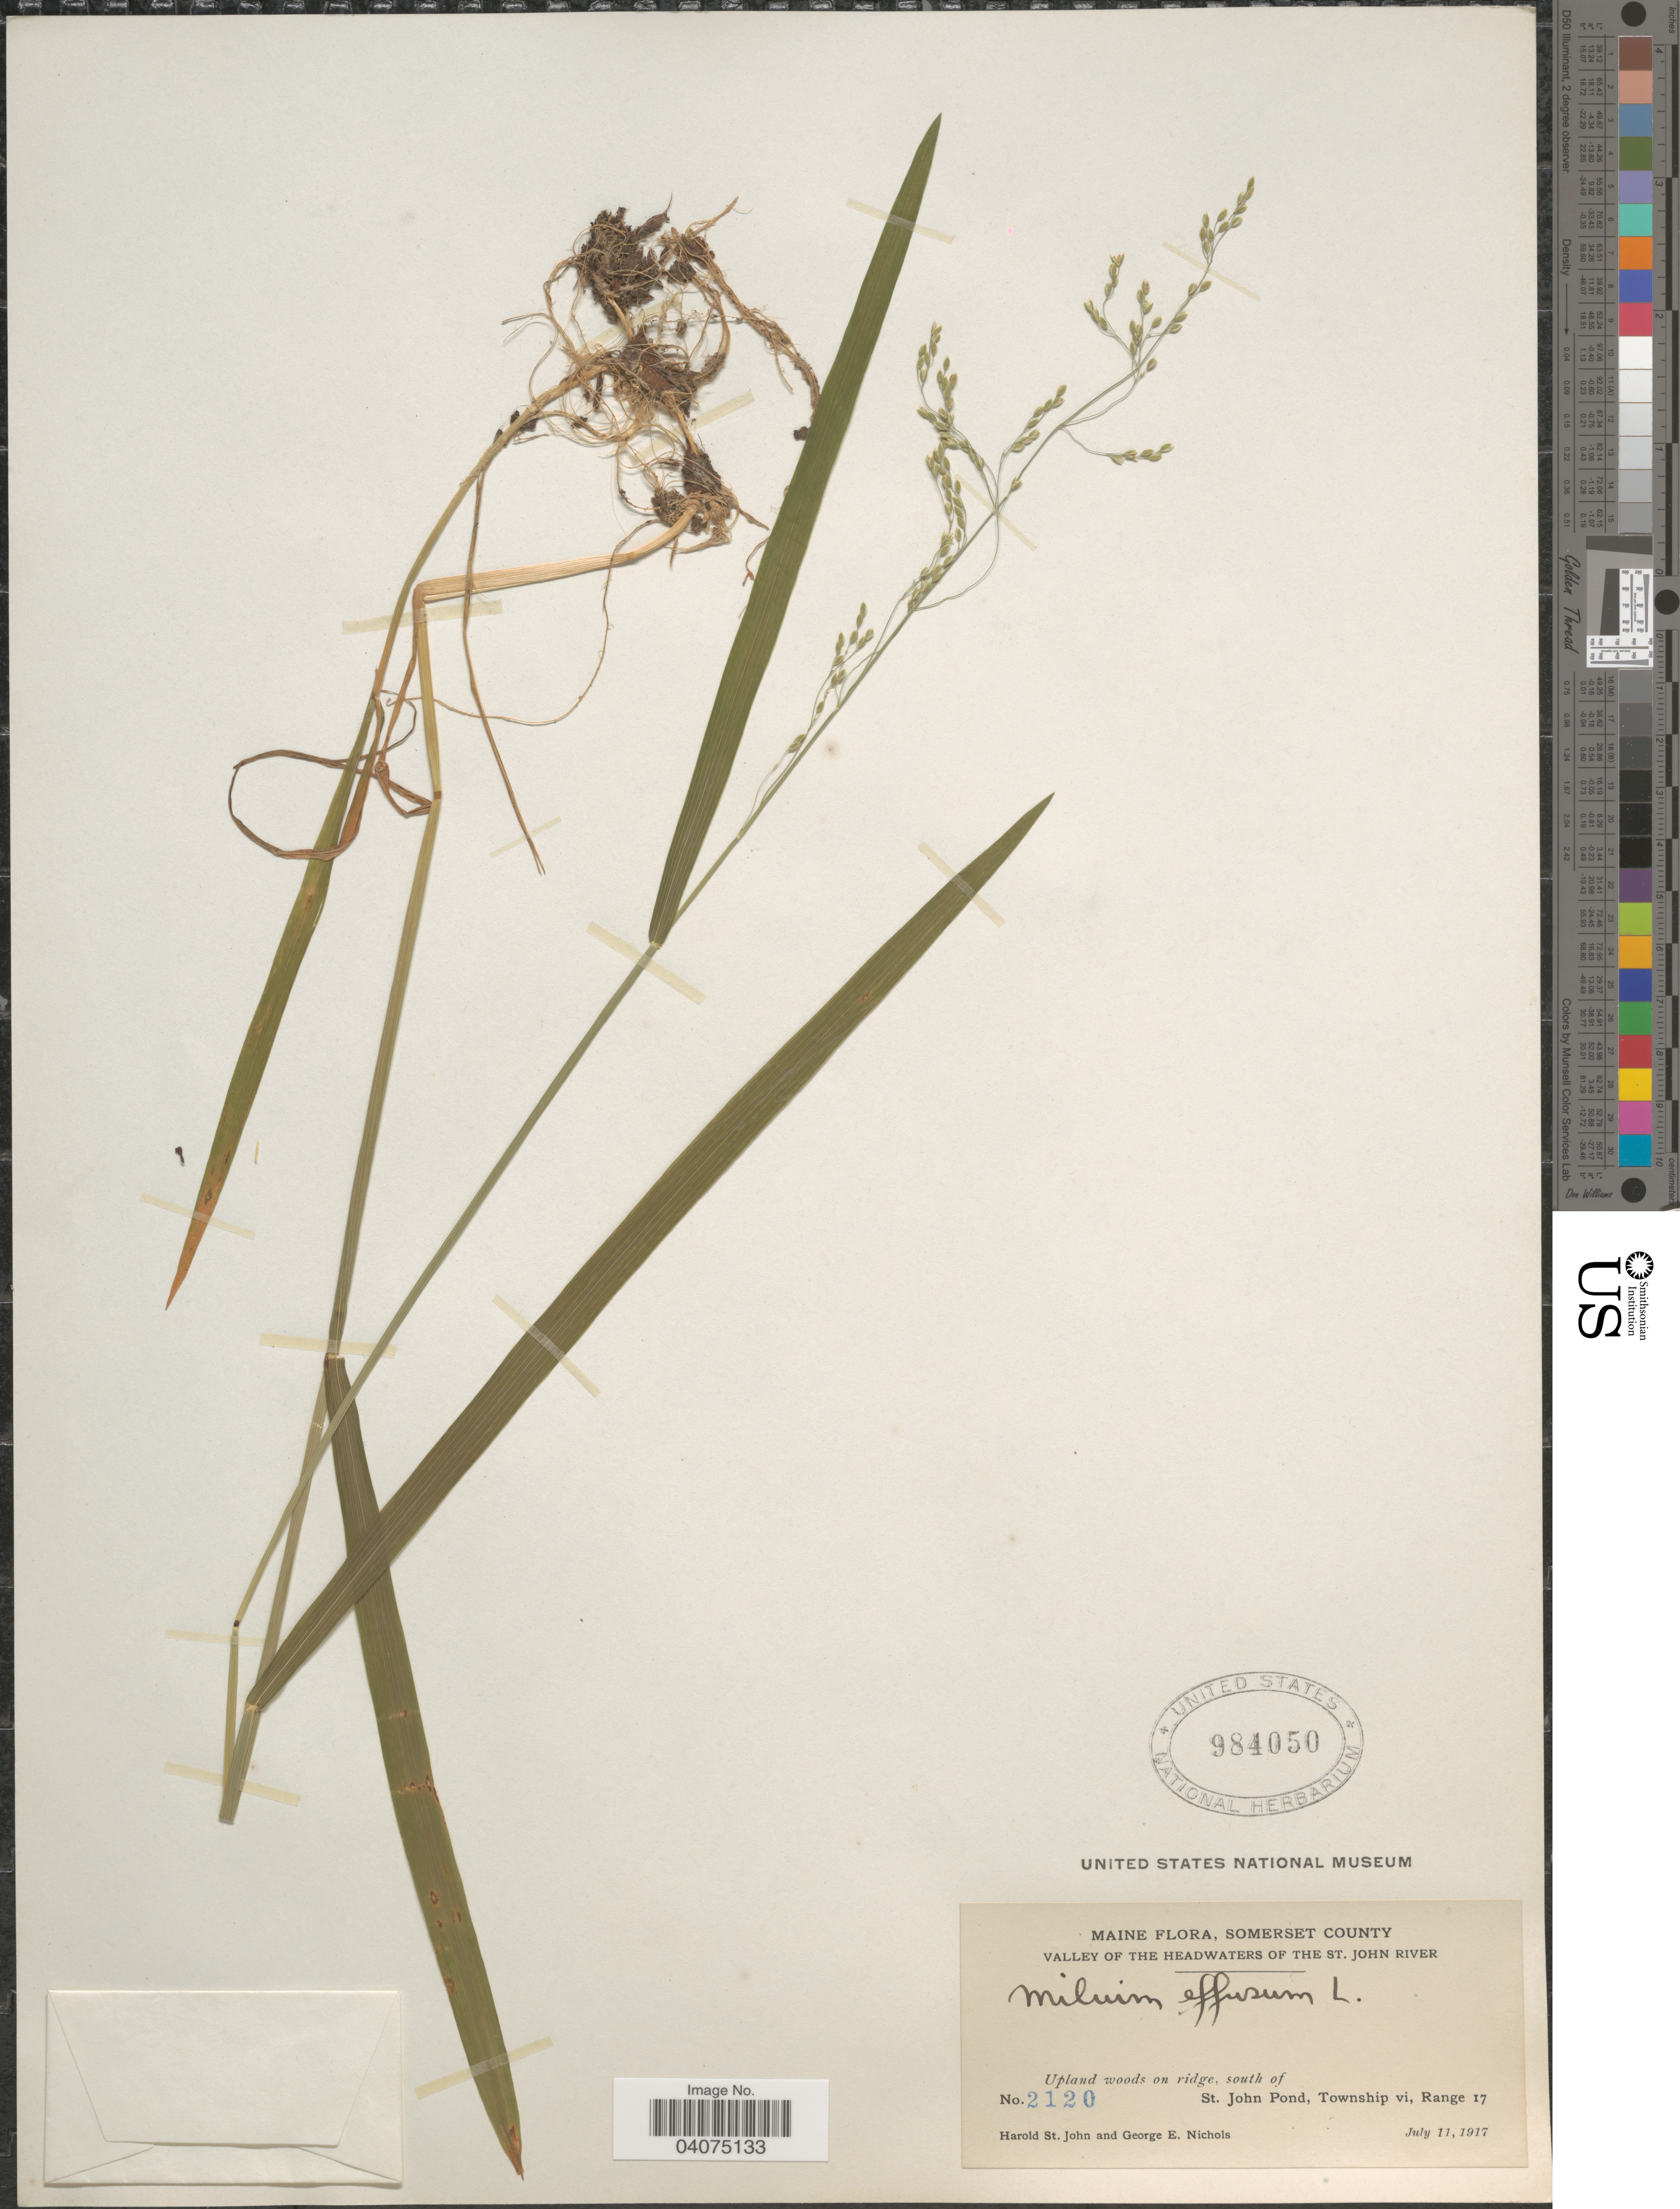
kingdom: Plantae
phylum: Tracheophyta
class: Liliopsida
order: Poales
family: Poaceae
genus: Milium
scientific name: Milium effusum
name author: L.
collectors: H. St. John & G. E. Nichols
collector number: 2120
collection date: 1917-07-11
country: United States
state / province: Maine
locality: Upland woods on ridge, south of St. John Pond, Township vi, Range 17. Somerset County. Valley of the headwaters of the St. John River.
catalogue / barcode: US 984050